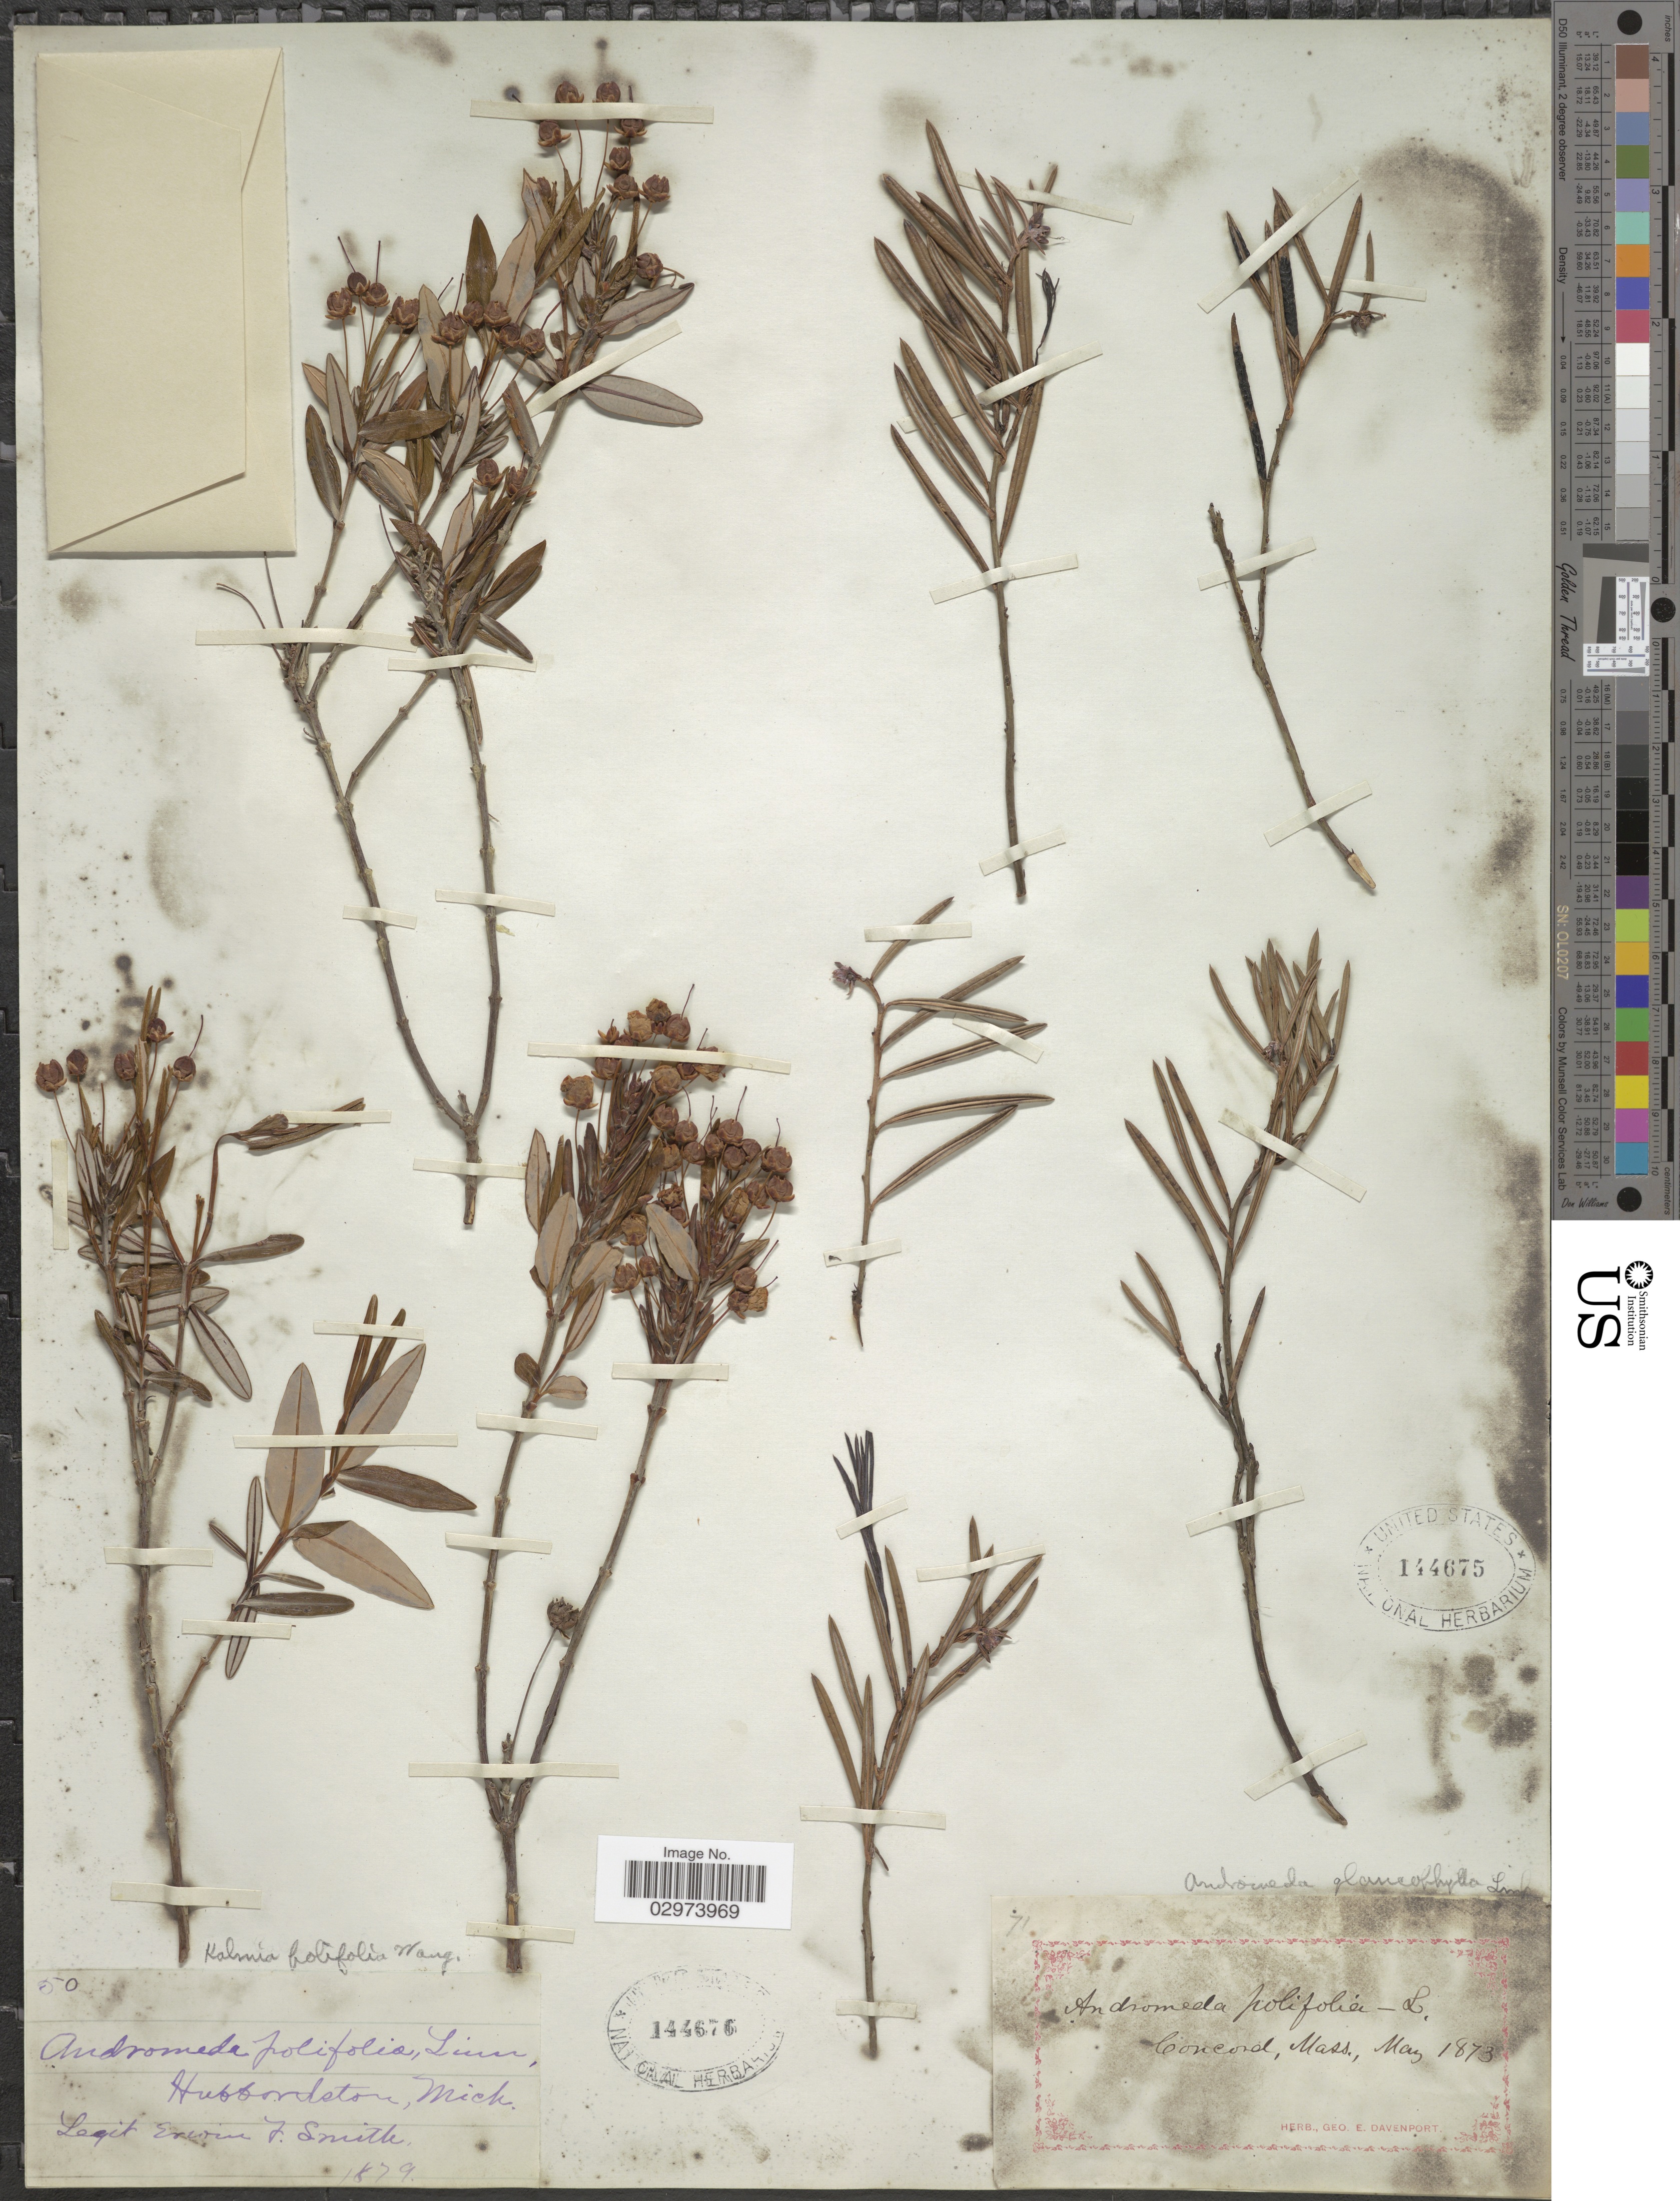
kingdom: Plantae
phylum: Tracheophyta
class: Magnoliopsida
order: Ericales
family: Ericaceae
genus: Andromeda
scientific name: Andromeda polifolia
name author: L.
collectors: E. F. Smith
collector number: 50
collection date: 1879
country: United States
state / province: Michigan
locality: Hubbordston, Mich.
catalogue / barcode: US 144676-2